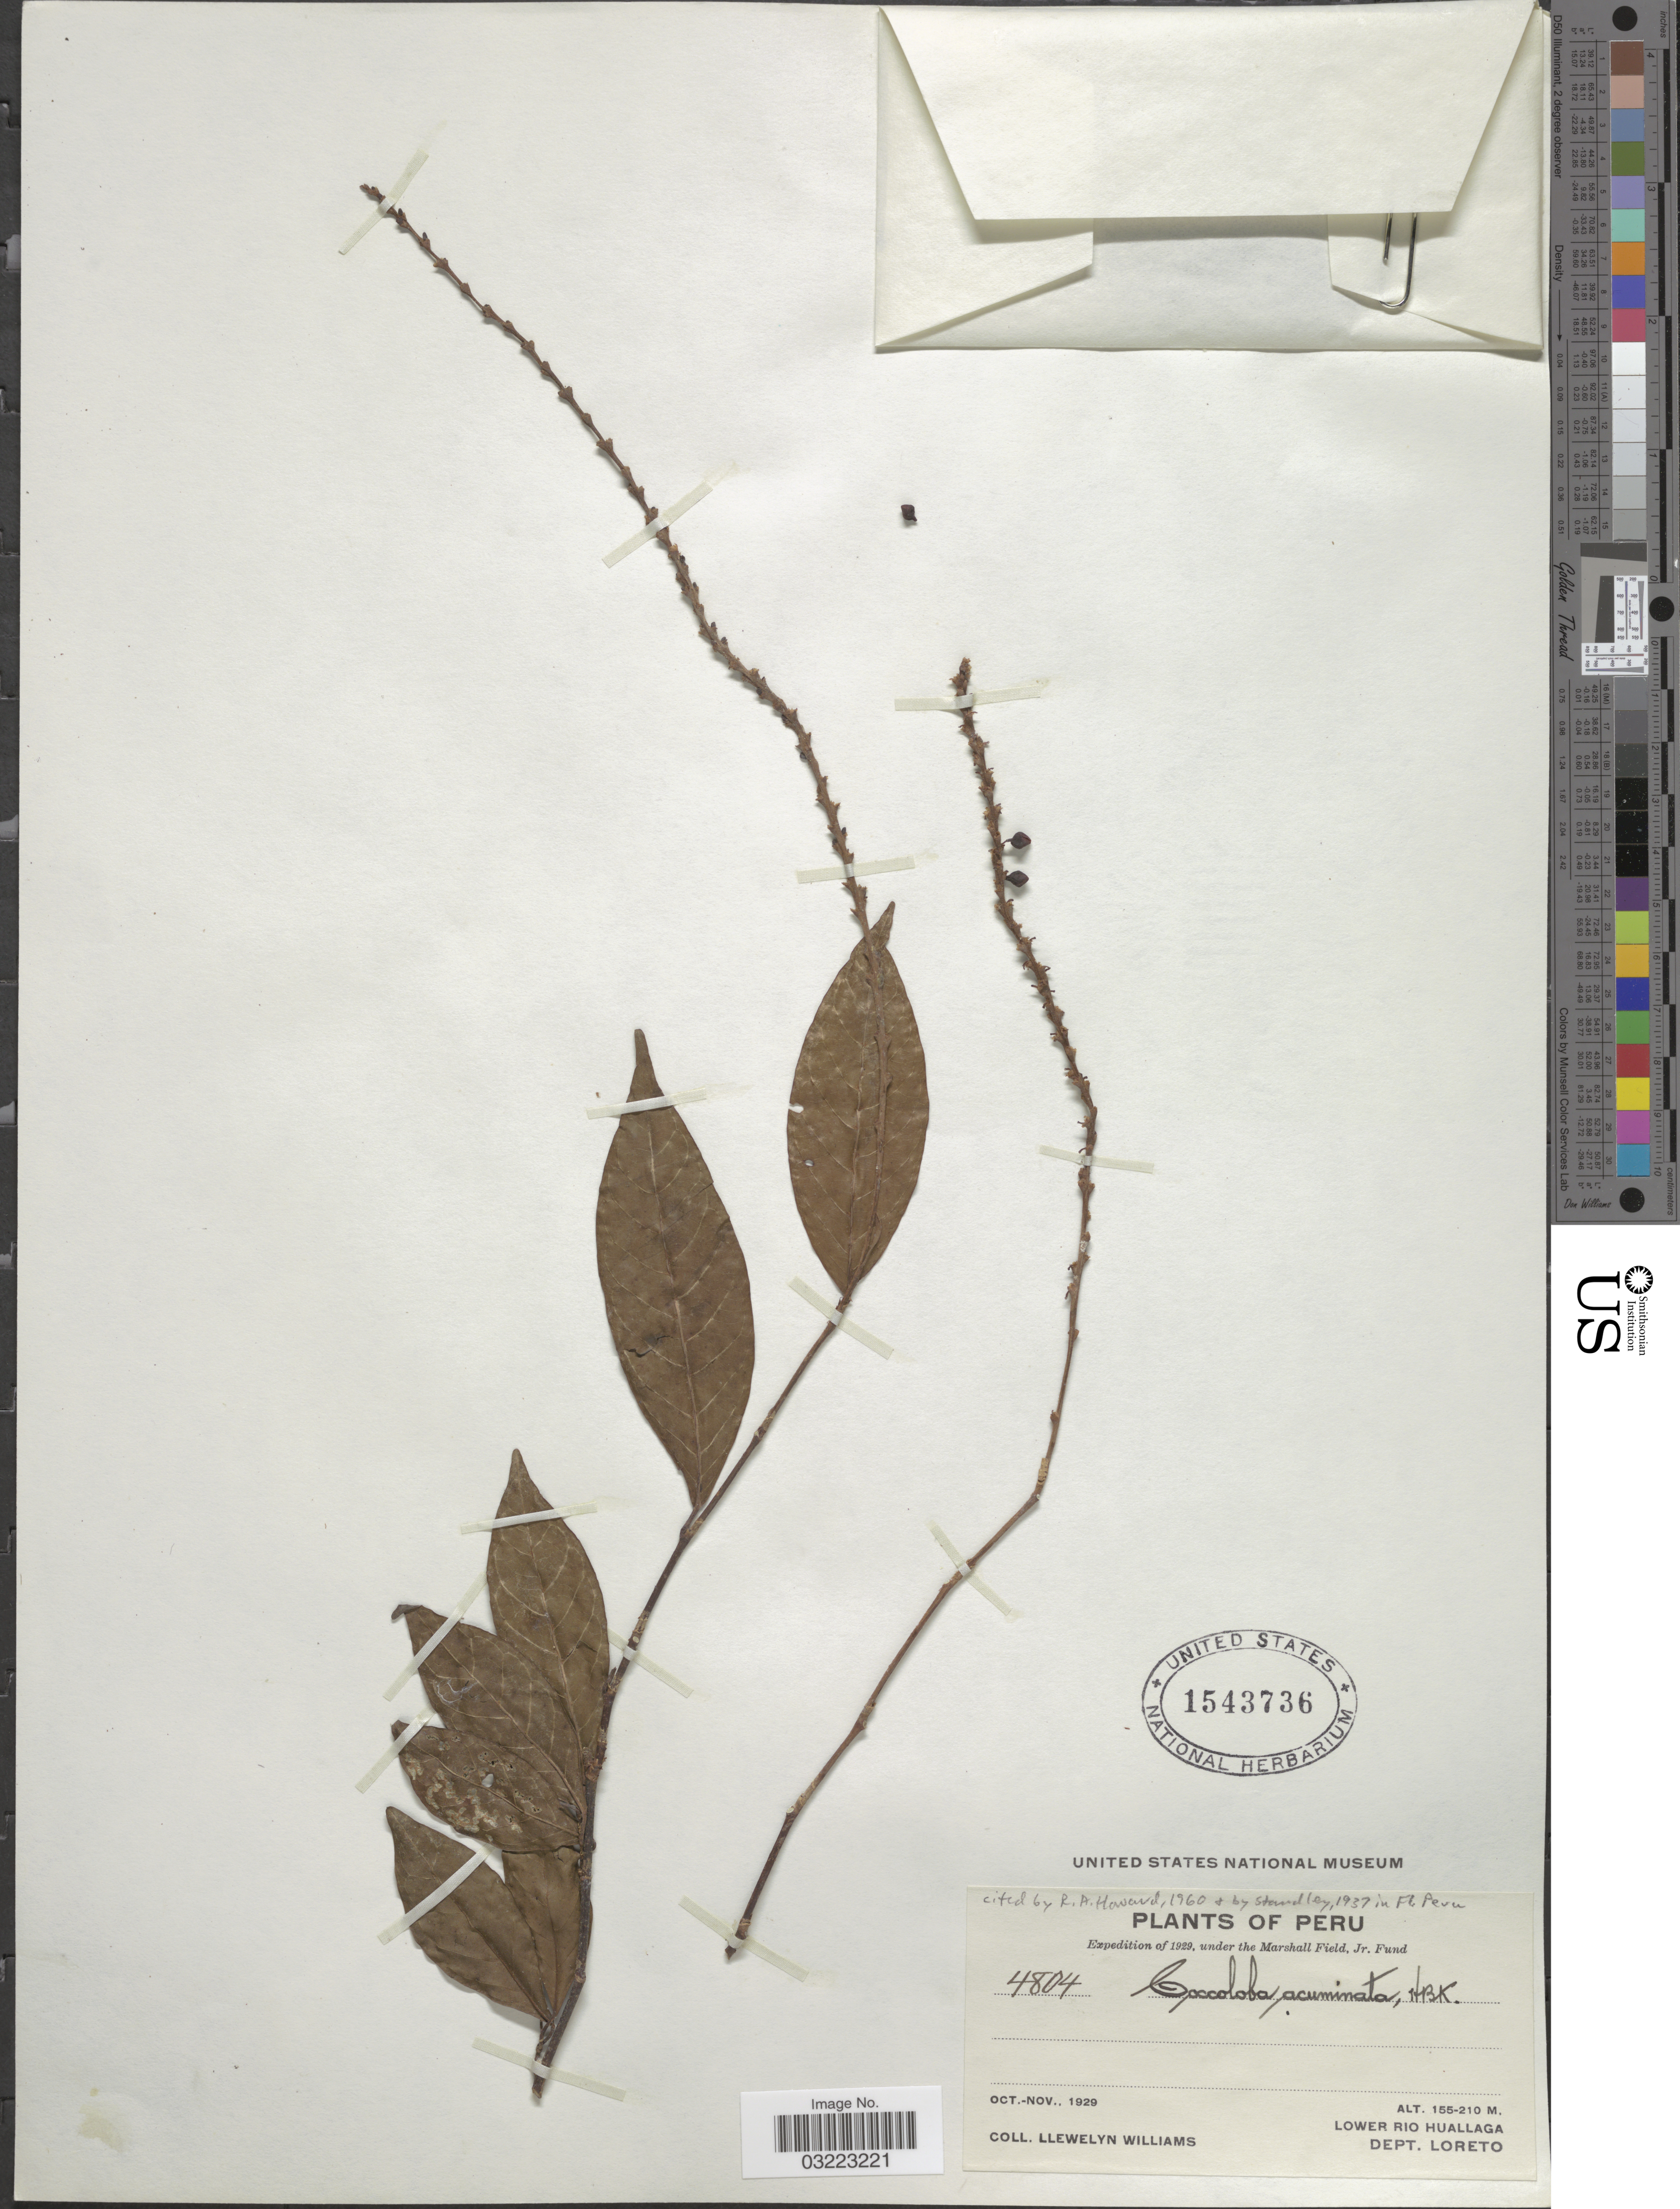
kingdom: Plantae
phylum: Tracheophyta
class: Magnoliopsida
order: Caryophyllales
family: Polygonaceae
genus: Coccoloba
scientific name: Coccoloba acuminata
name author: Kunth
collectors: Ll. Williams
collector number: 4804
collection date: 1929-10/1929-11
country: Peru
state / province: Loreto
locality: Lower Rio Huallaga, Dept. Loreto.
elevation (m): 155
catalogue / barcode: US 1543736